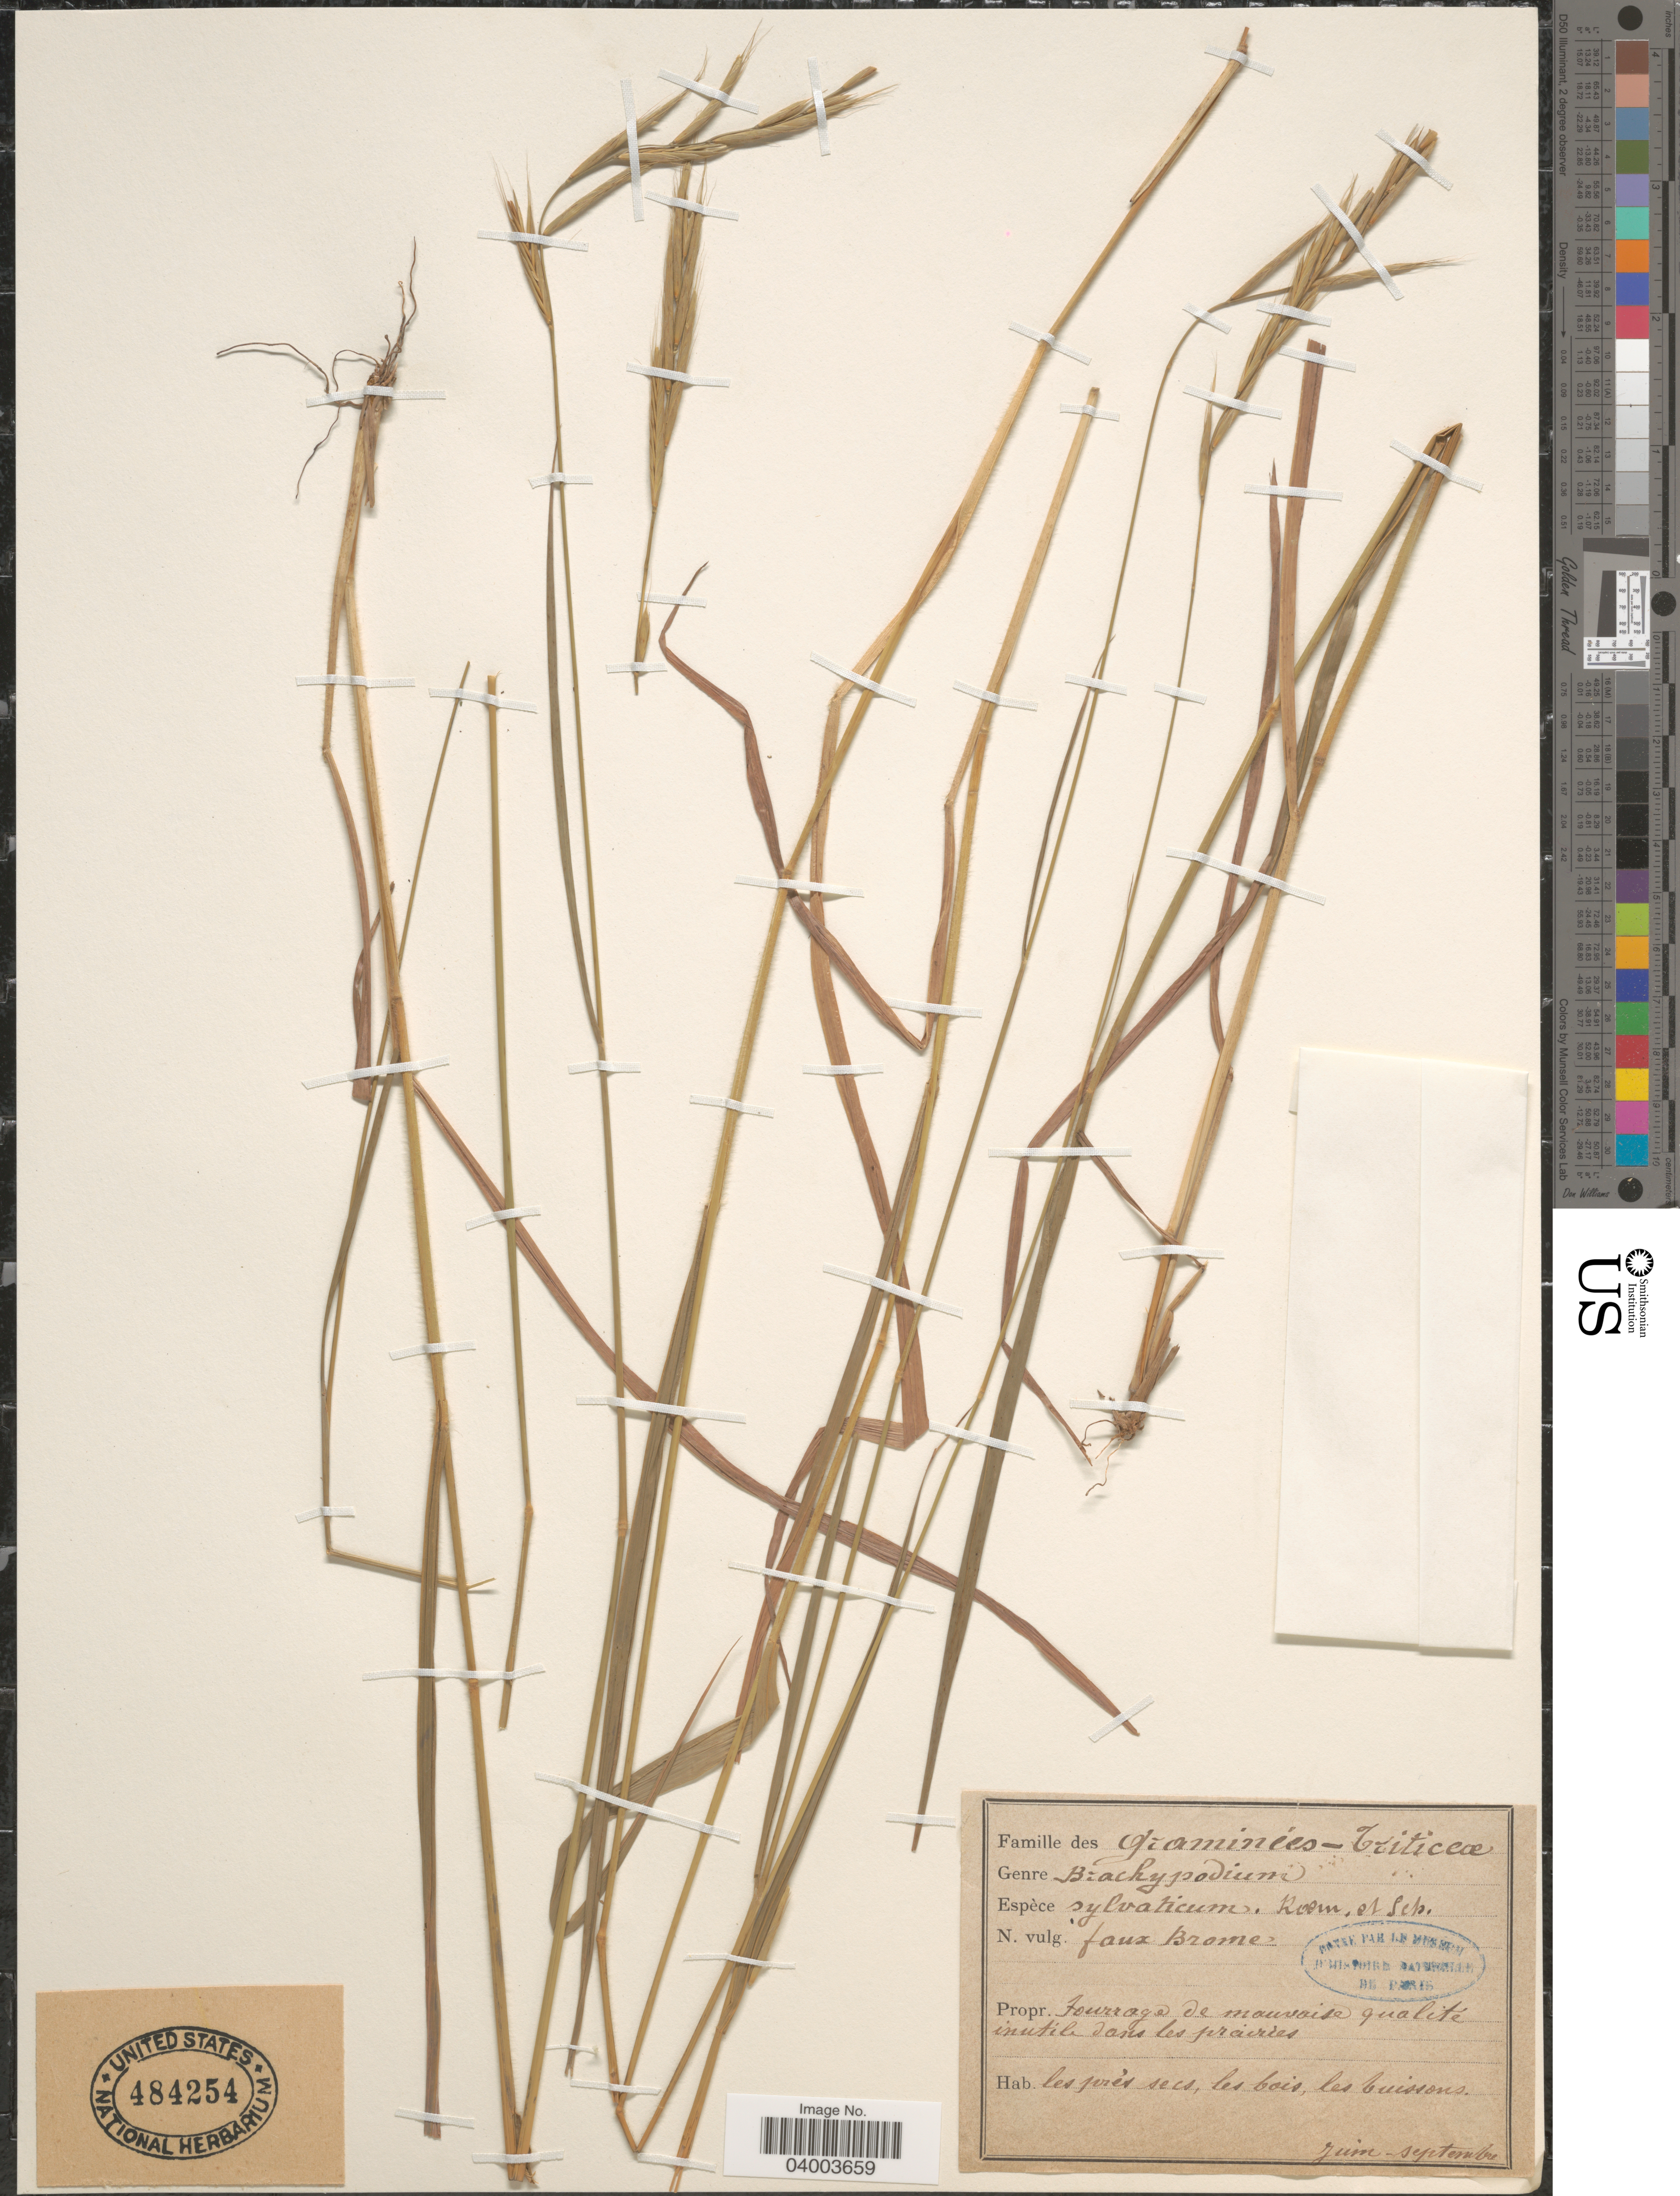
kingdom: Plantae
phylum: Tracheophyta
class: Liliopsida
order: Poales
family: Poaceae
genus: Brachypodium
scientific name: Brachypodium sylvaticum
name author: (Huds.) P. Beauv.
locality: Les prés secs, les bois, les buissons.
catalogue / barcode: US 484254